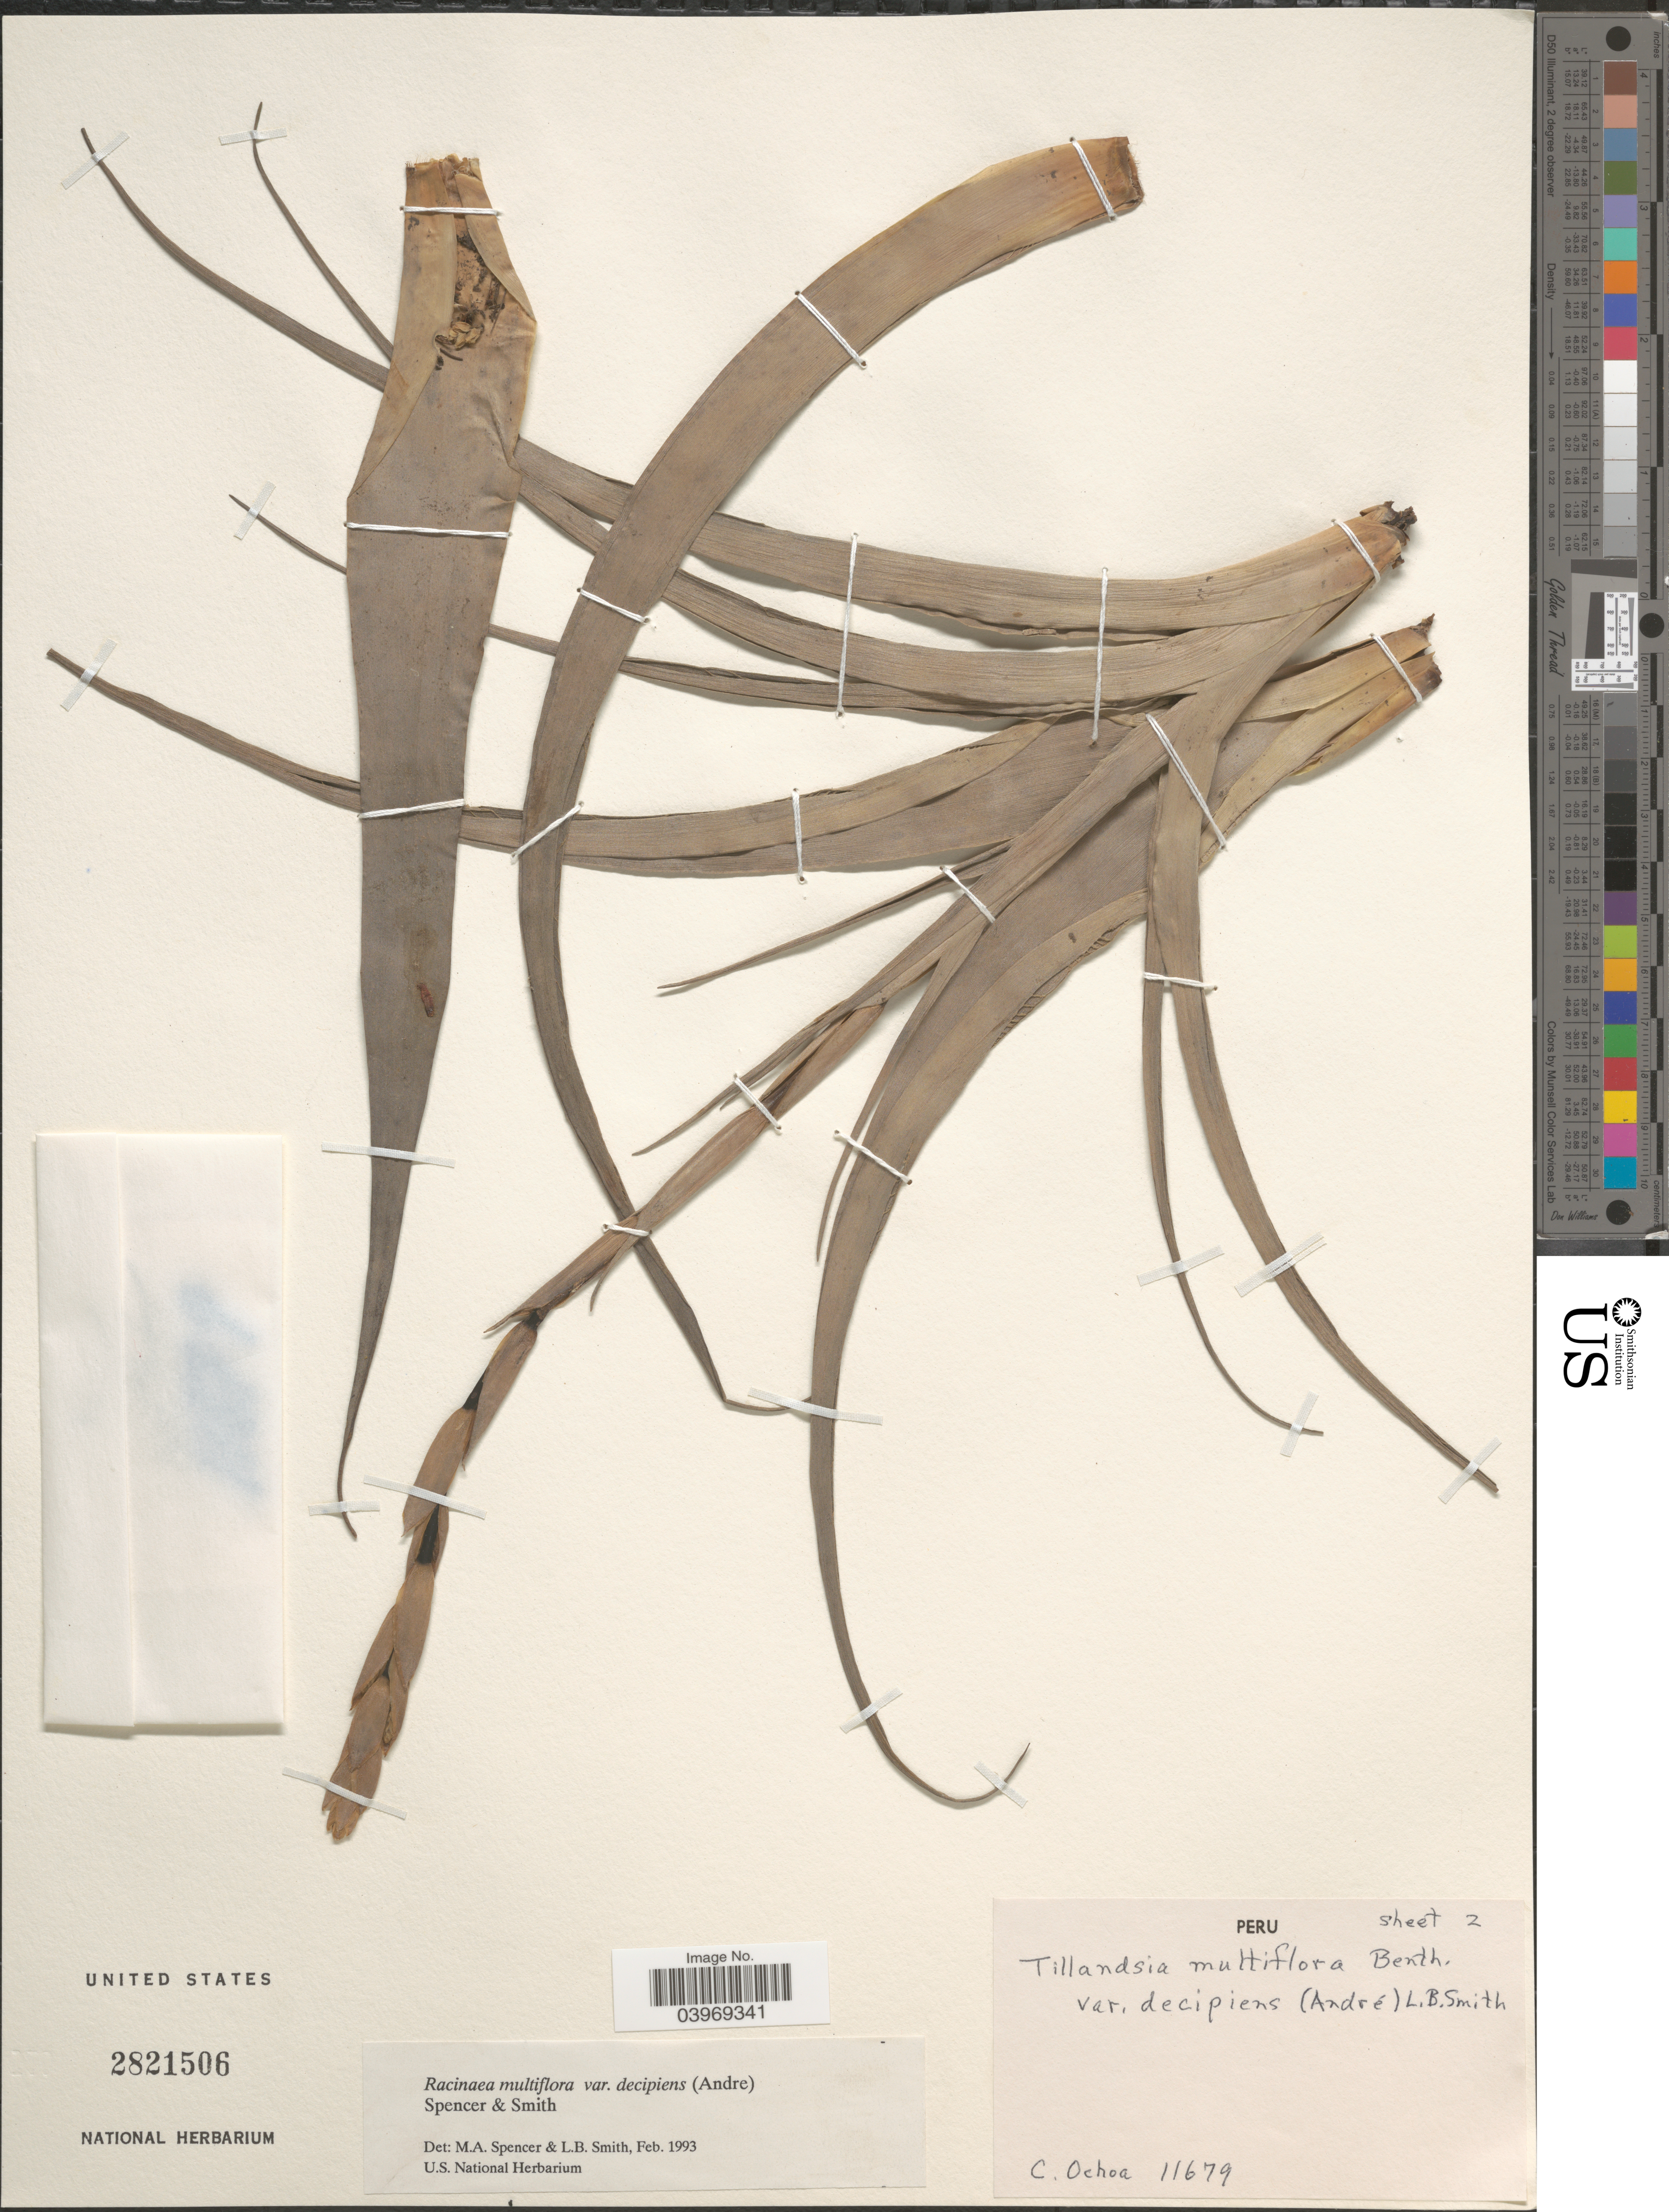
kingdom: Plantae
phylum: Tracheophyta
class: Liliopsida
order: Poales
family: Bromeliaceae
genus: Racinaea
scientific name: Racinaea multiflora var. decipiens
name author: (André) M.A. Spencer & L.B. Sm.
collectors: C. Ochoa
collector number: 11679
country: Peru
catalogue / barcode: US 2821506